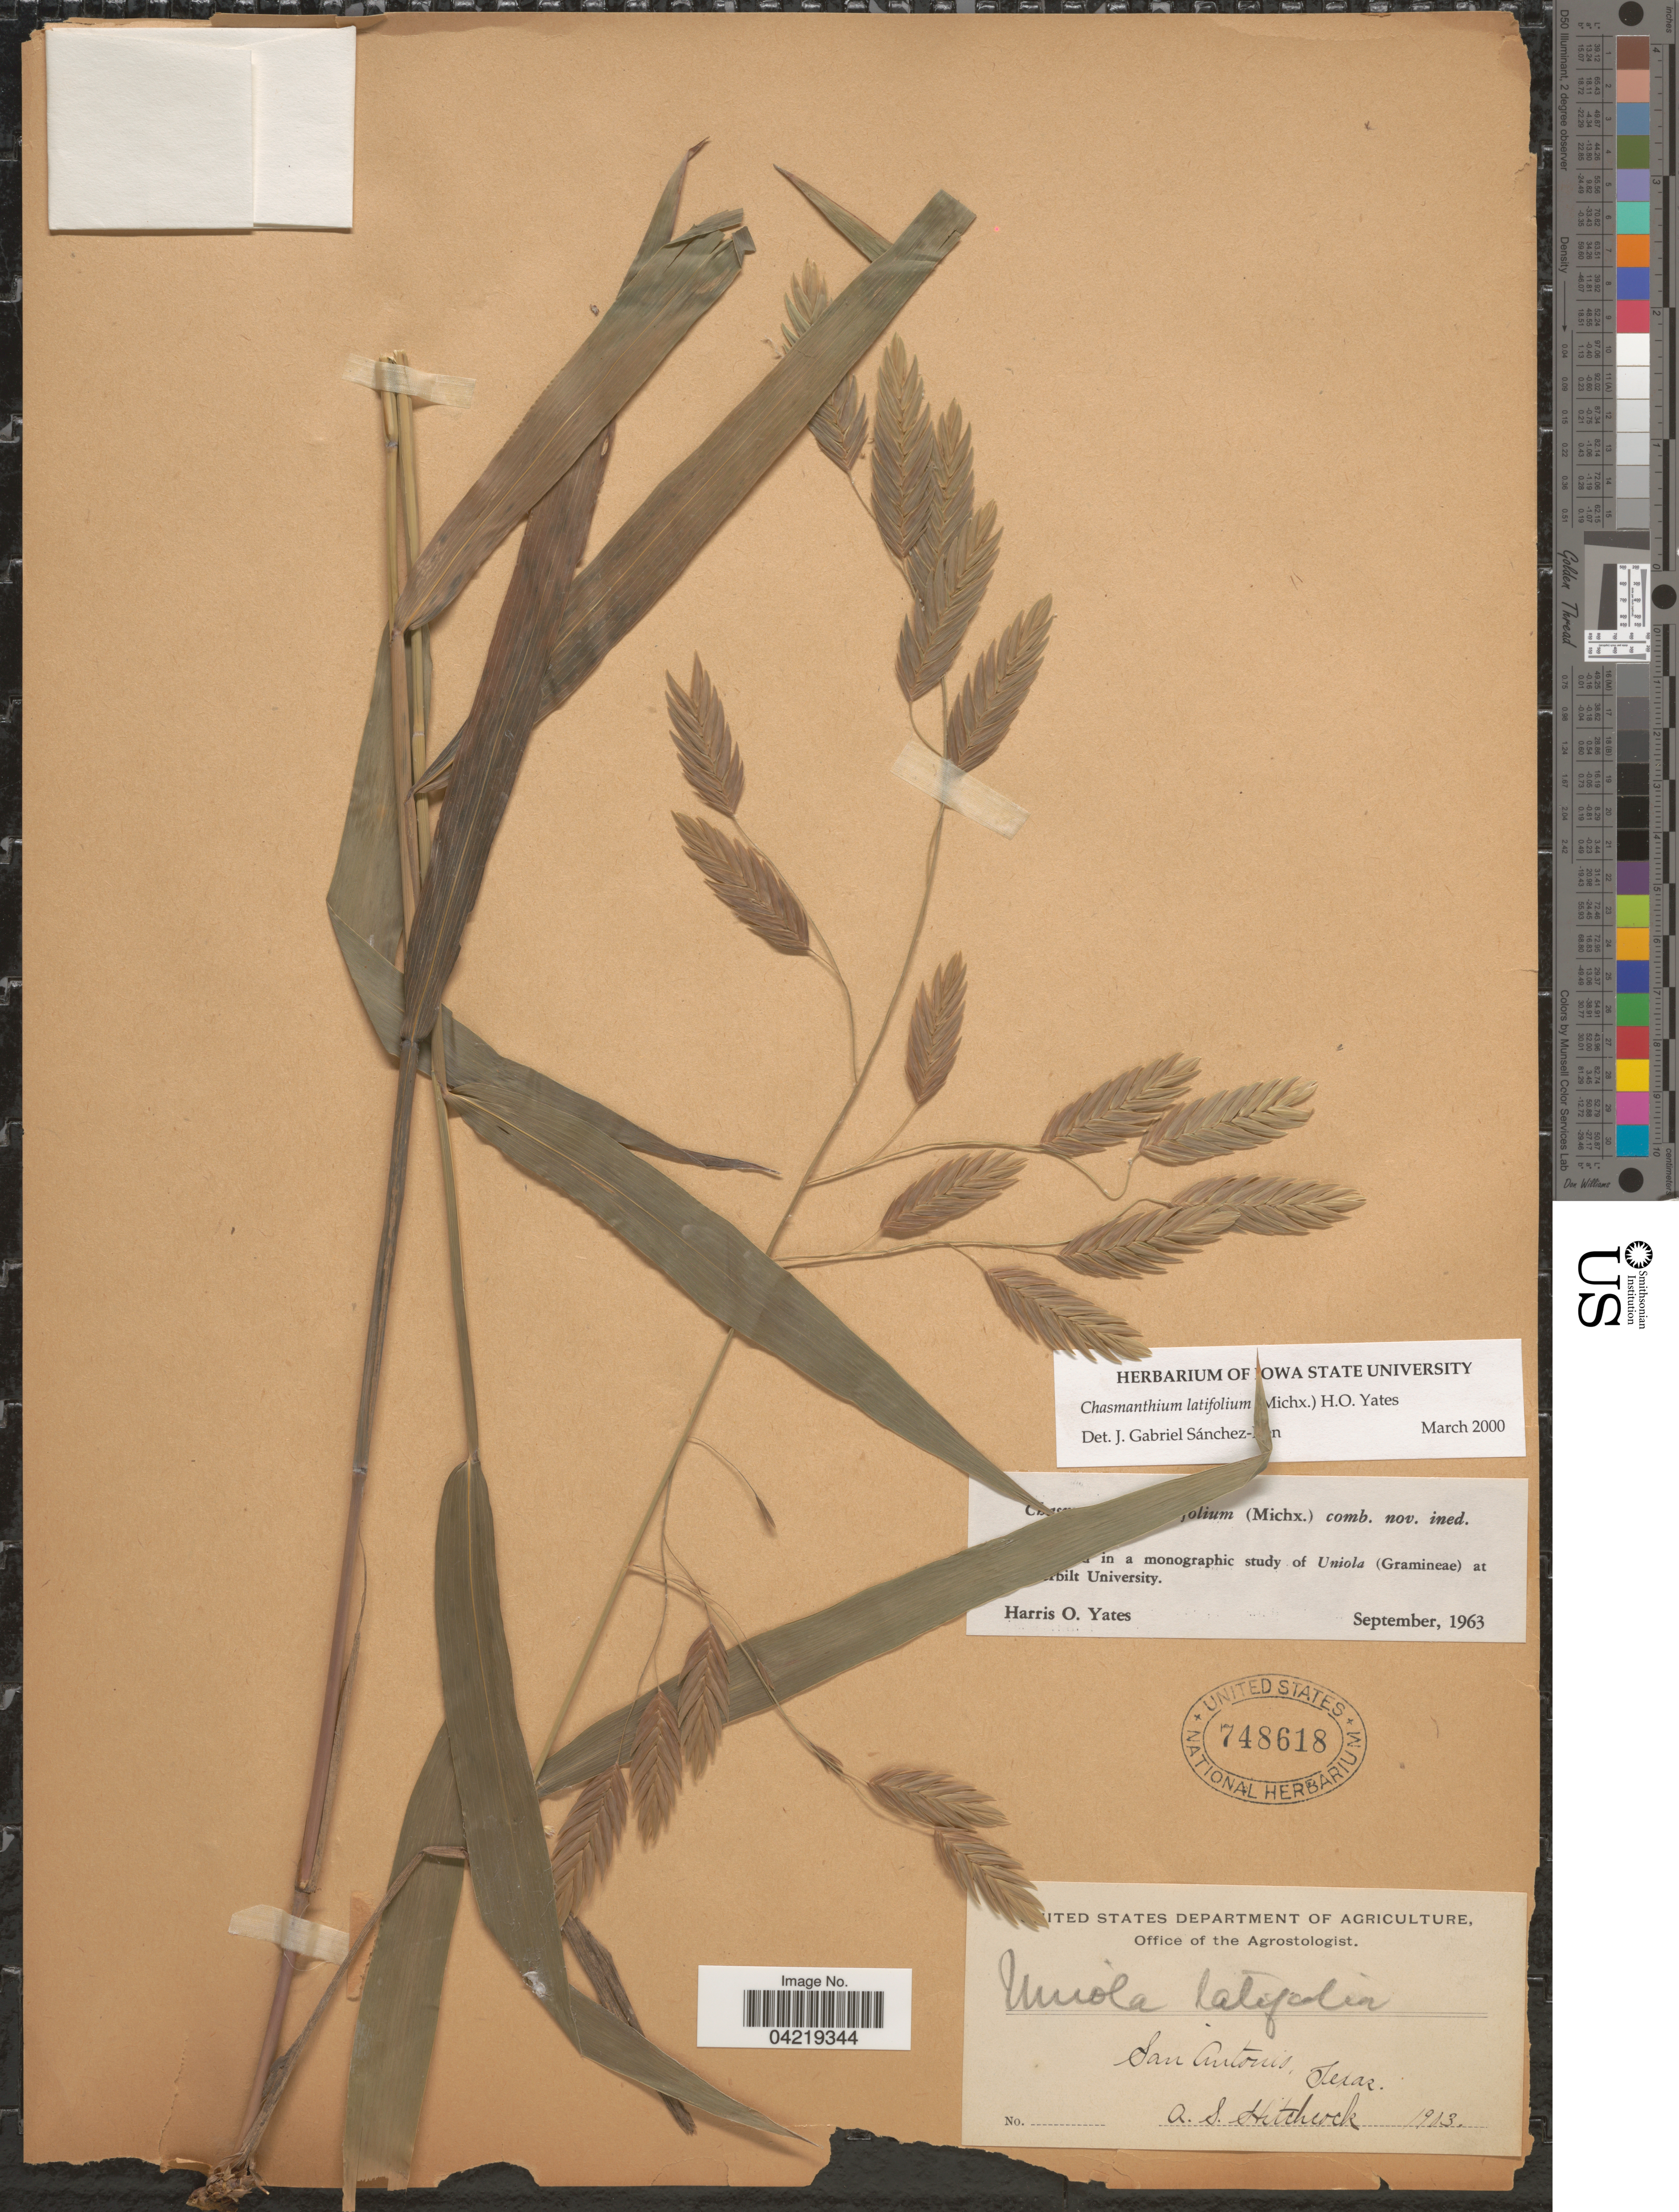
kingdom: Plantae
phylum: Tracheophyta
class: Liliopsida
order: Poales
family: Poaceae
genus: Chasmanthium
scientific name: Chasmanthium latifolium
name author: (Michx.) H.O. Yates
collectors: A. S. Hitchcock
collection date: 1903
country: United States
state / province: Texas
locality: San Antonio.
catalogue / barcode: US 748618